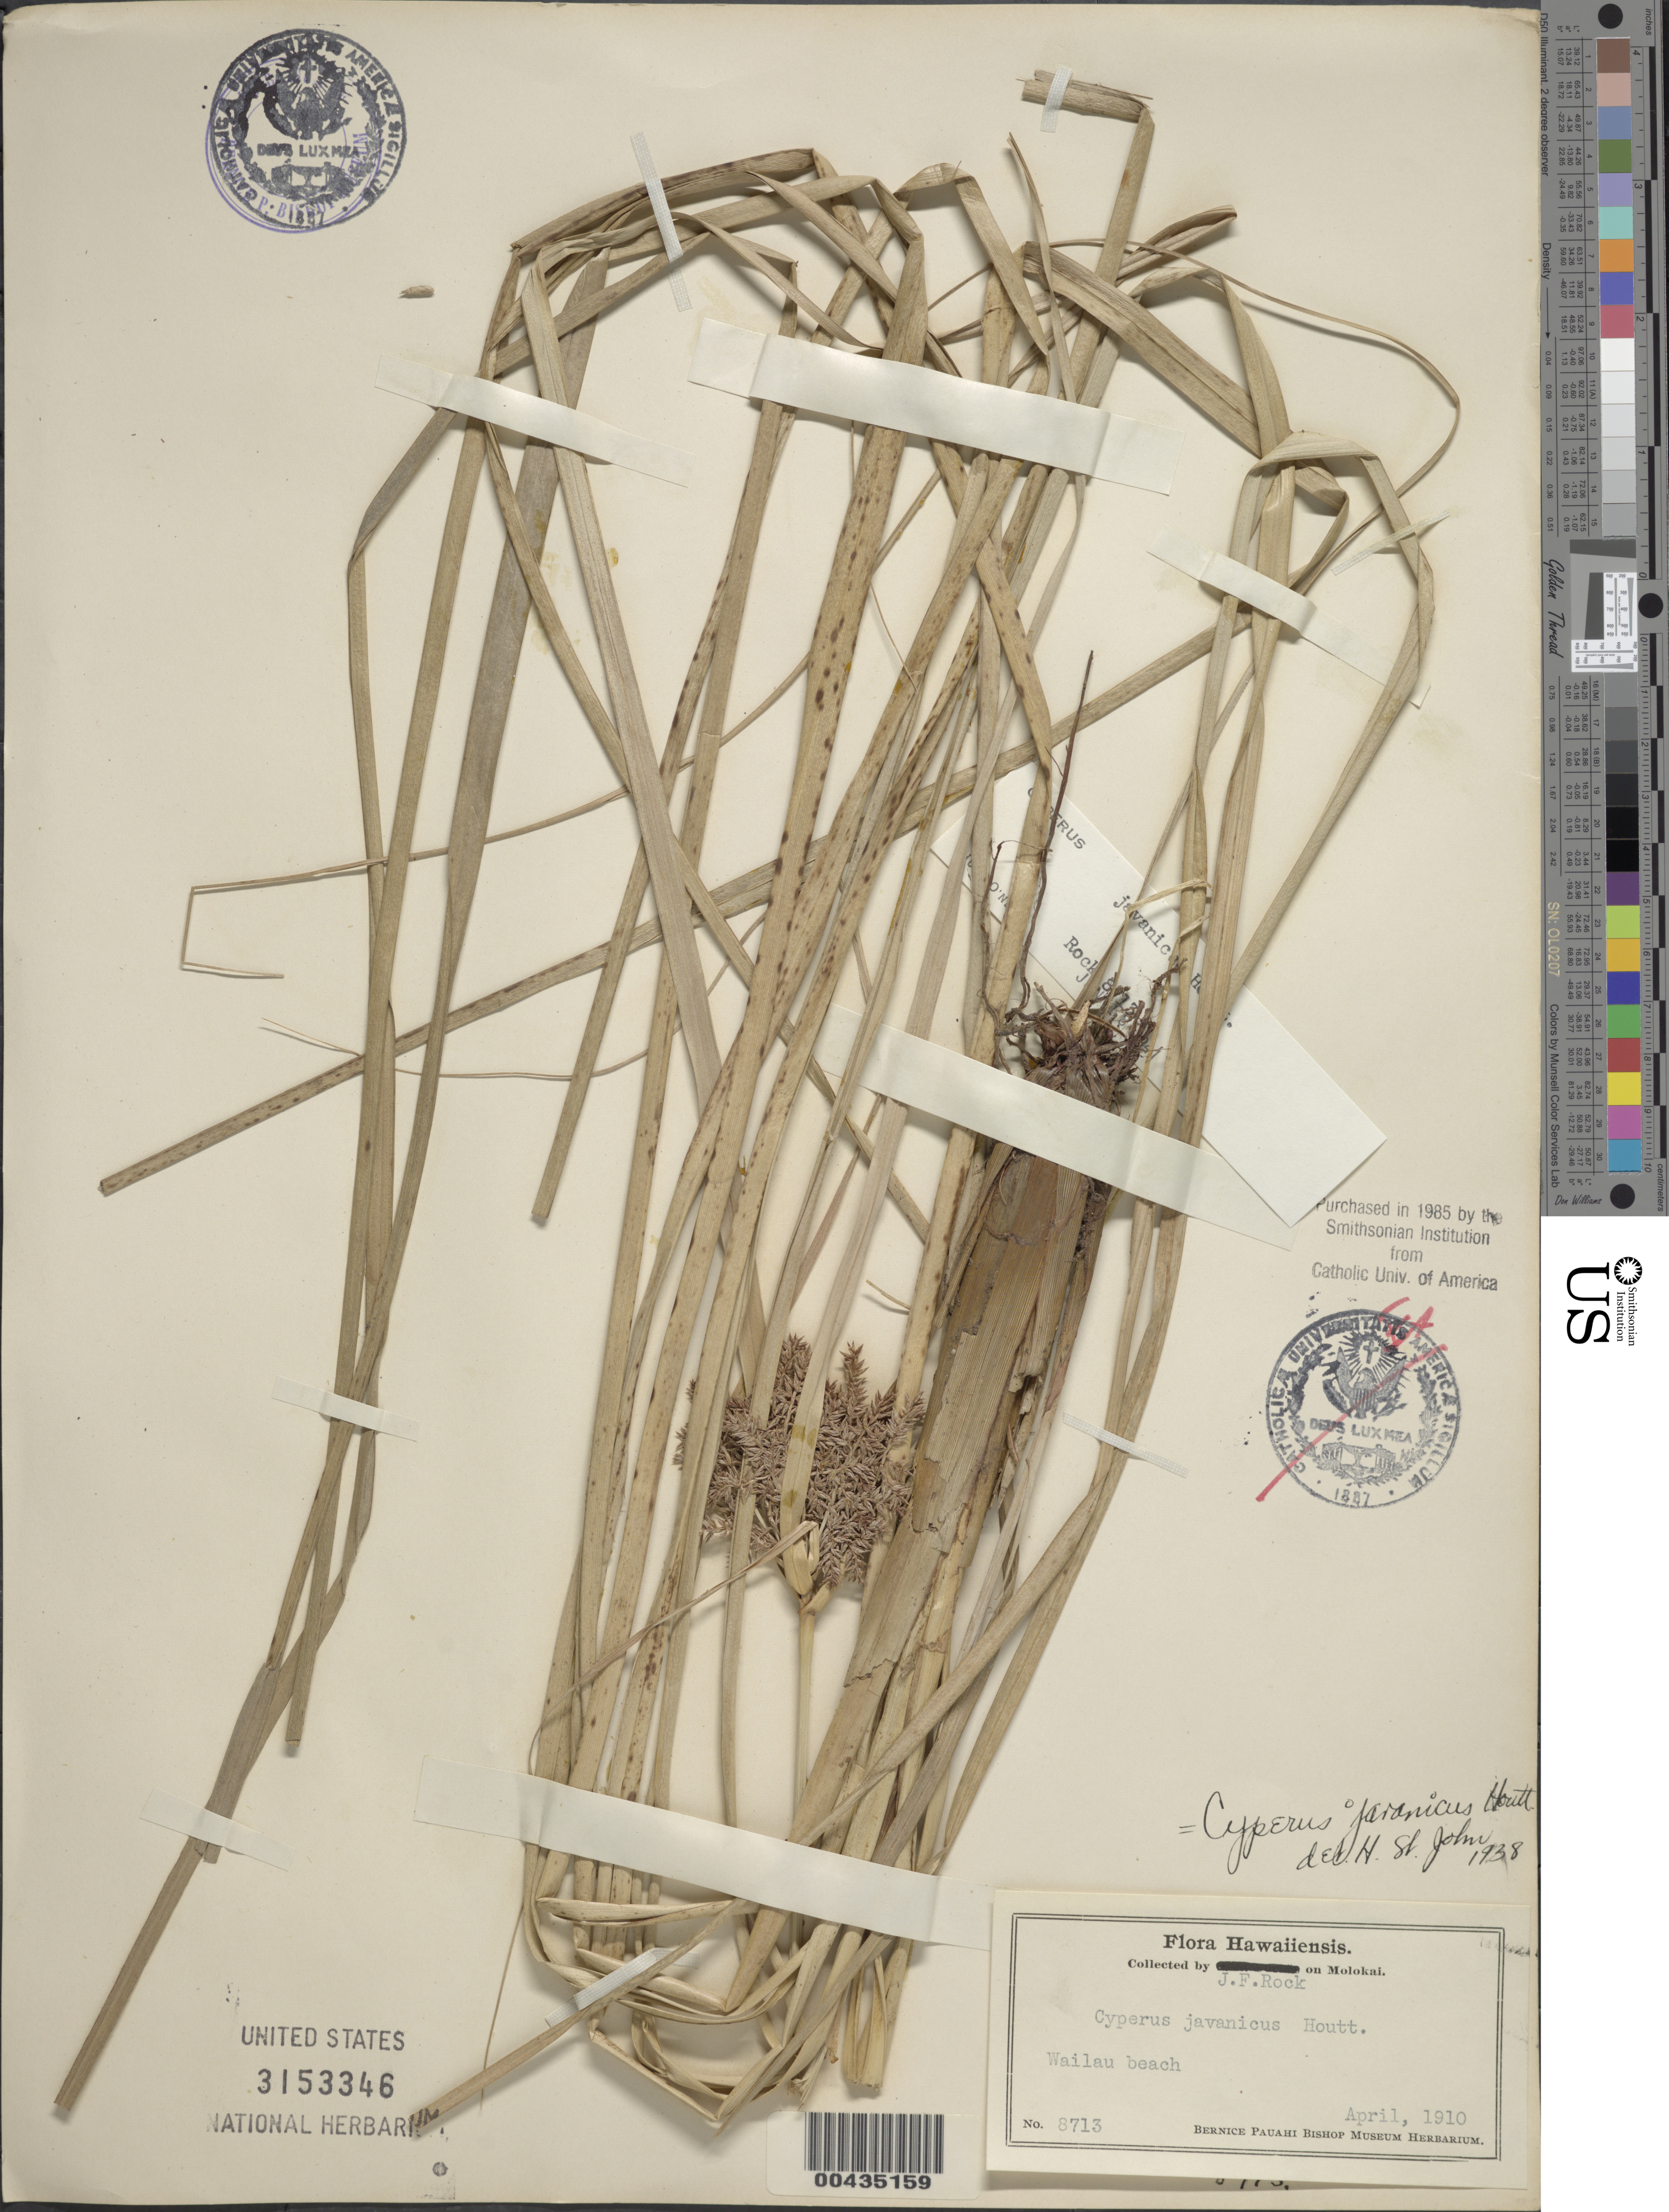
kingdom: Plantae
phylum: Tracheophyta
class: Liliopsida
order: Poales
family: Cyperaceae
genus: Cyperus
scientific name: Cyperus javanicus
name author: Houtt.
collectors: J. F. Rock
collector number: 8713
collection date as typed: Apr 1910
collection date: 1910-04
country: United States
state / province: Hawaii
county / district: Maui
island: Moloka'i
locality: Wailau beach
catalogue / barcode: US 3153346